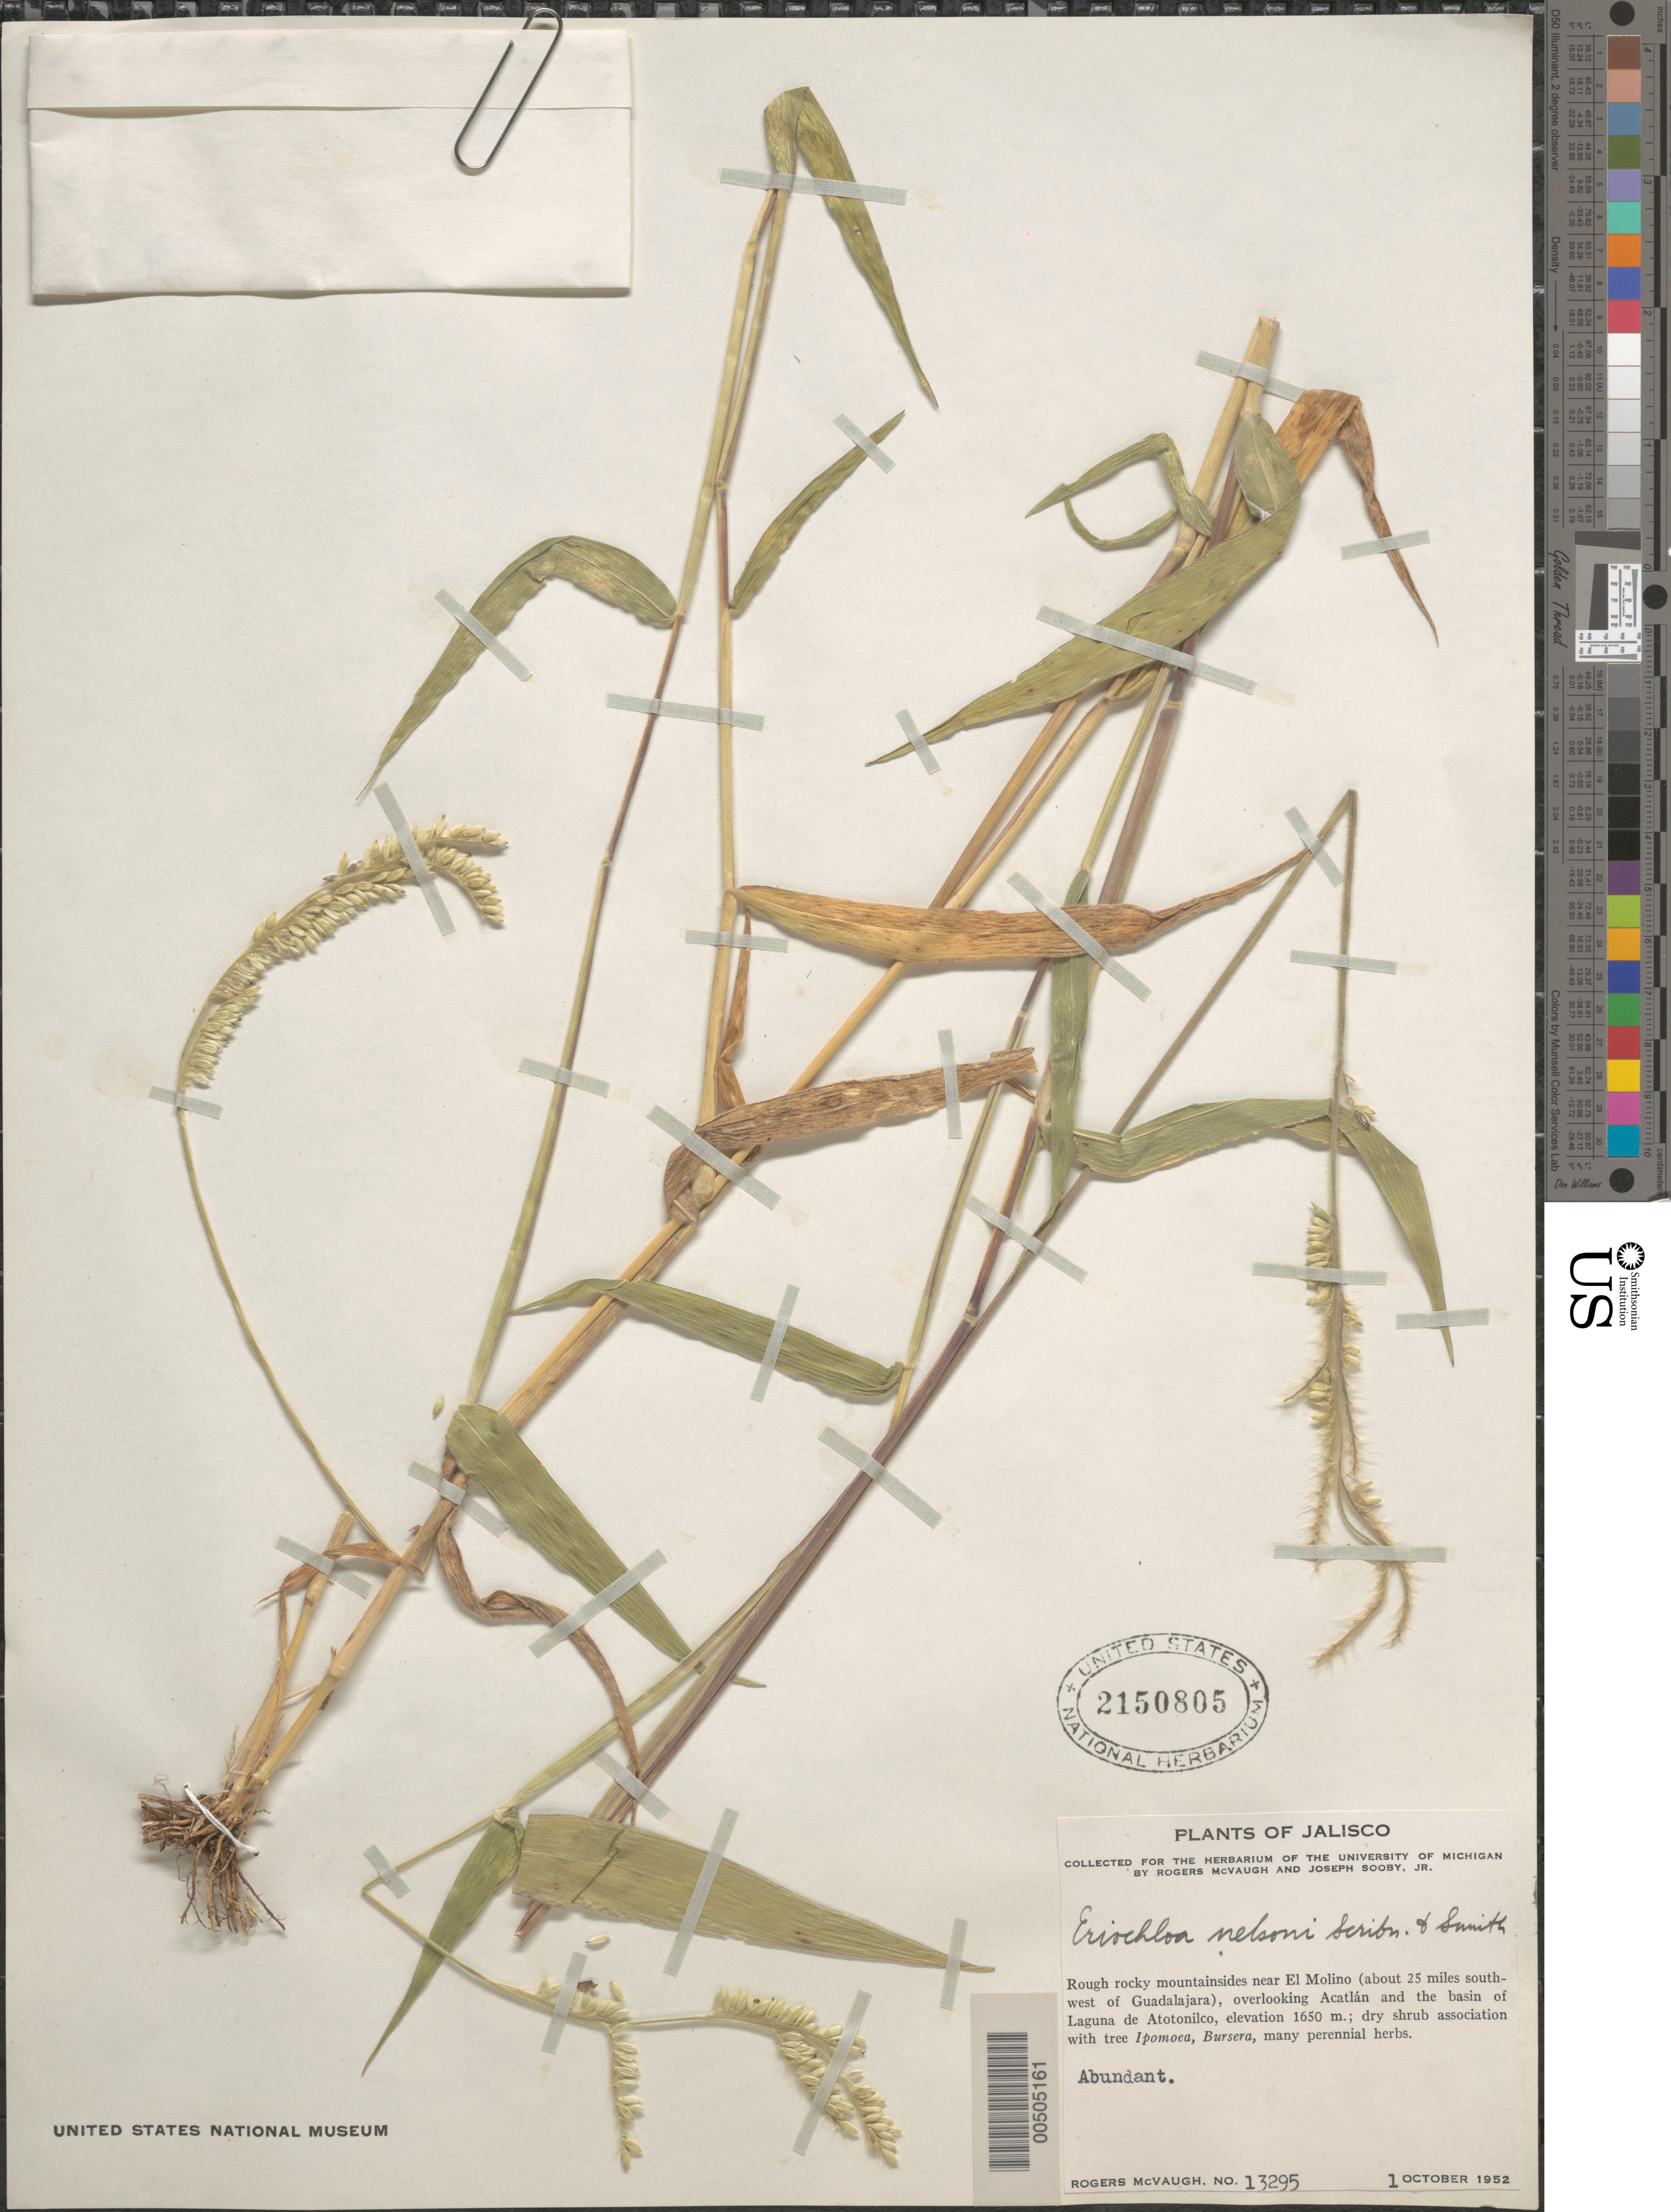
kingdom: Plantae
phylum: Tracheophyta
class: Liliopsida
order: Poales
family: Poaceae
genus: Eriochloa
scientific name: Eriochloa nelsonii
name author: Scribn. & J.G. Sm.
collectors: R. McVaugh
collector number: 13295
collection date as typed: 1 Oct 1952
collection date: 1952-10-01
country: Mexico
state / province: Jalisco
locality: Mtnsides near El Molino (about 25 mi SW of Guadalajara), overlooking Acatlán and the basin of Laguna de Atotonilco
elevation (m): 1650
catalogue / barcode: US 2150805